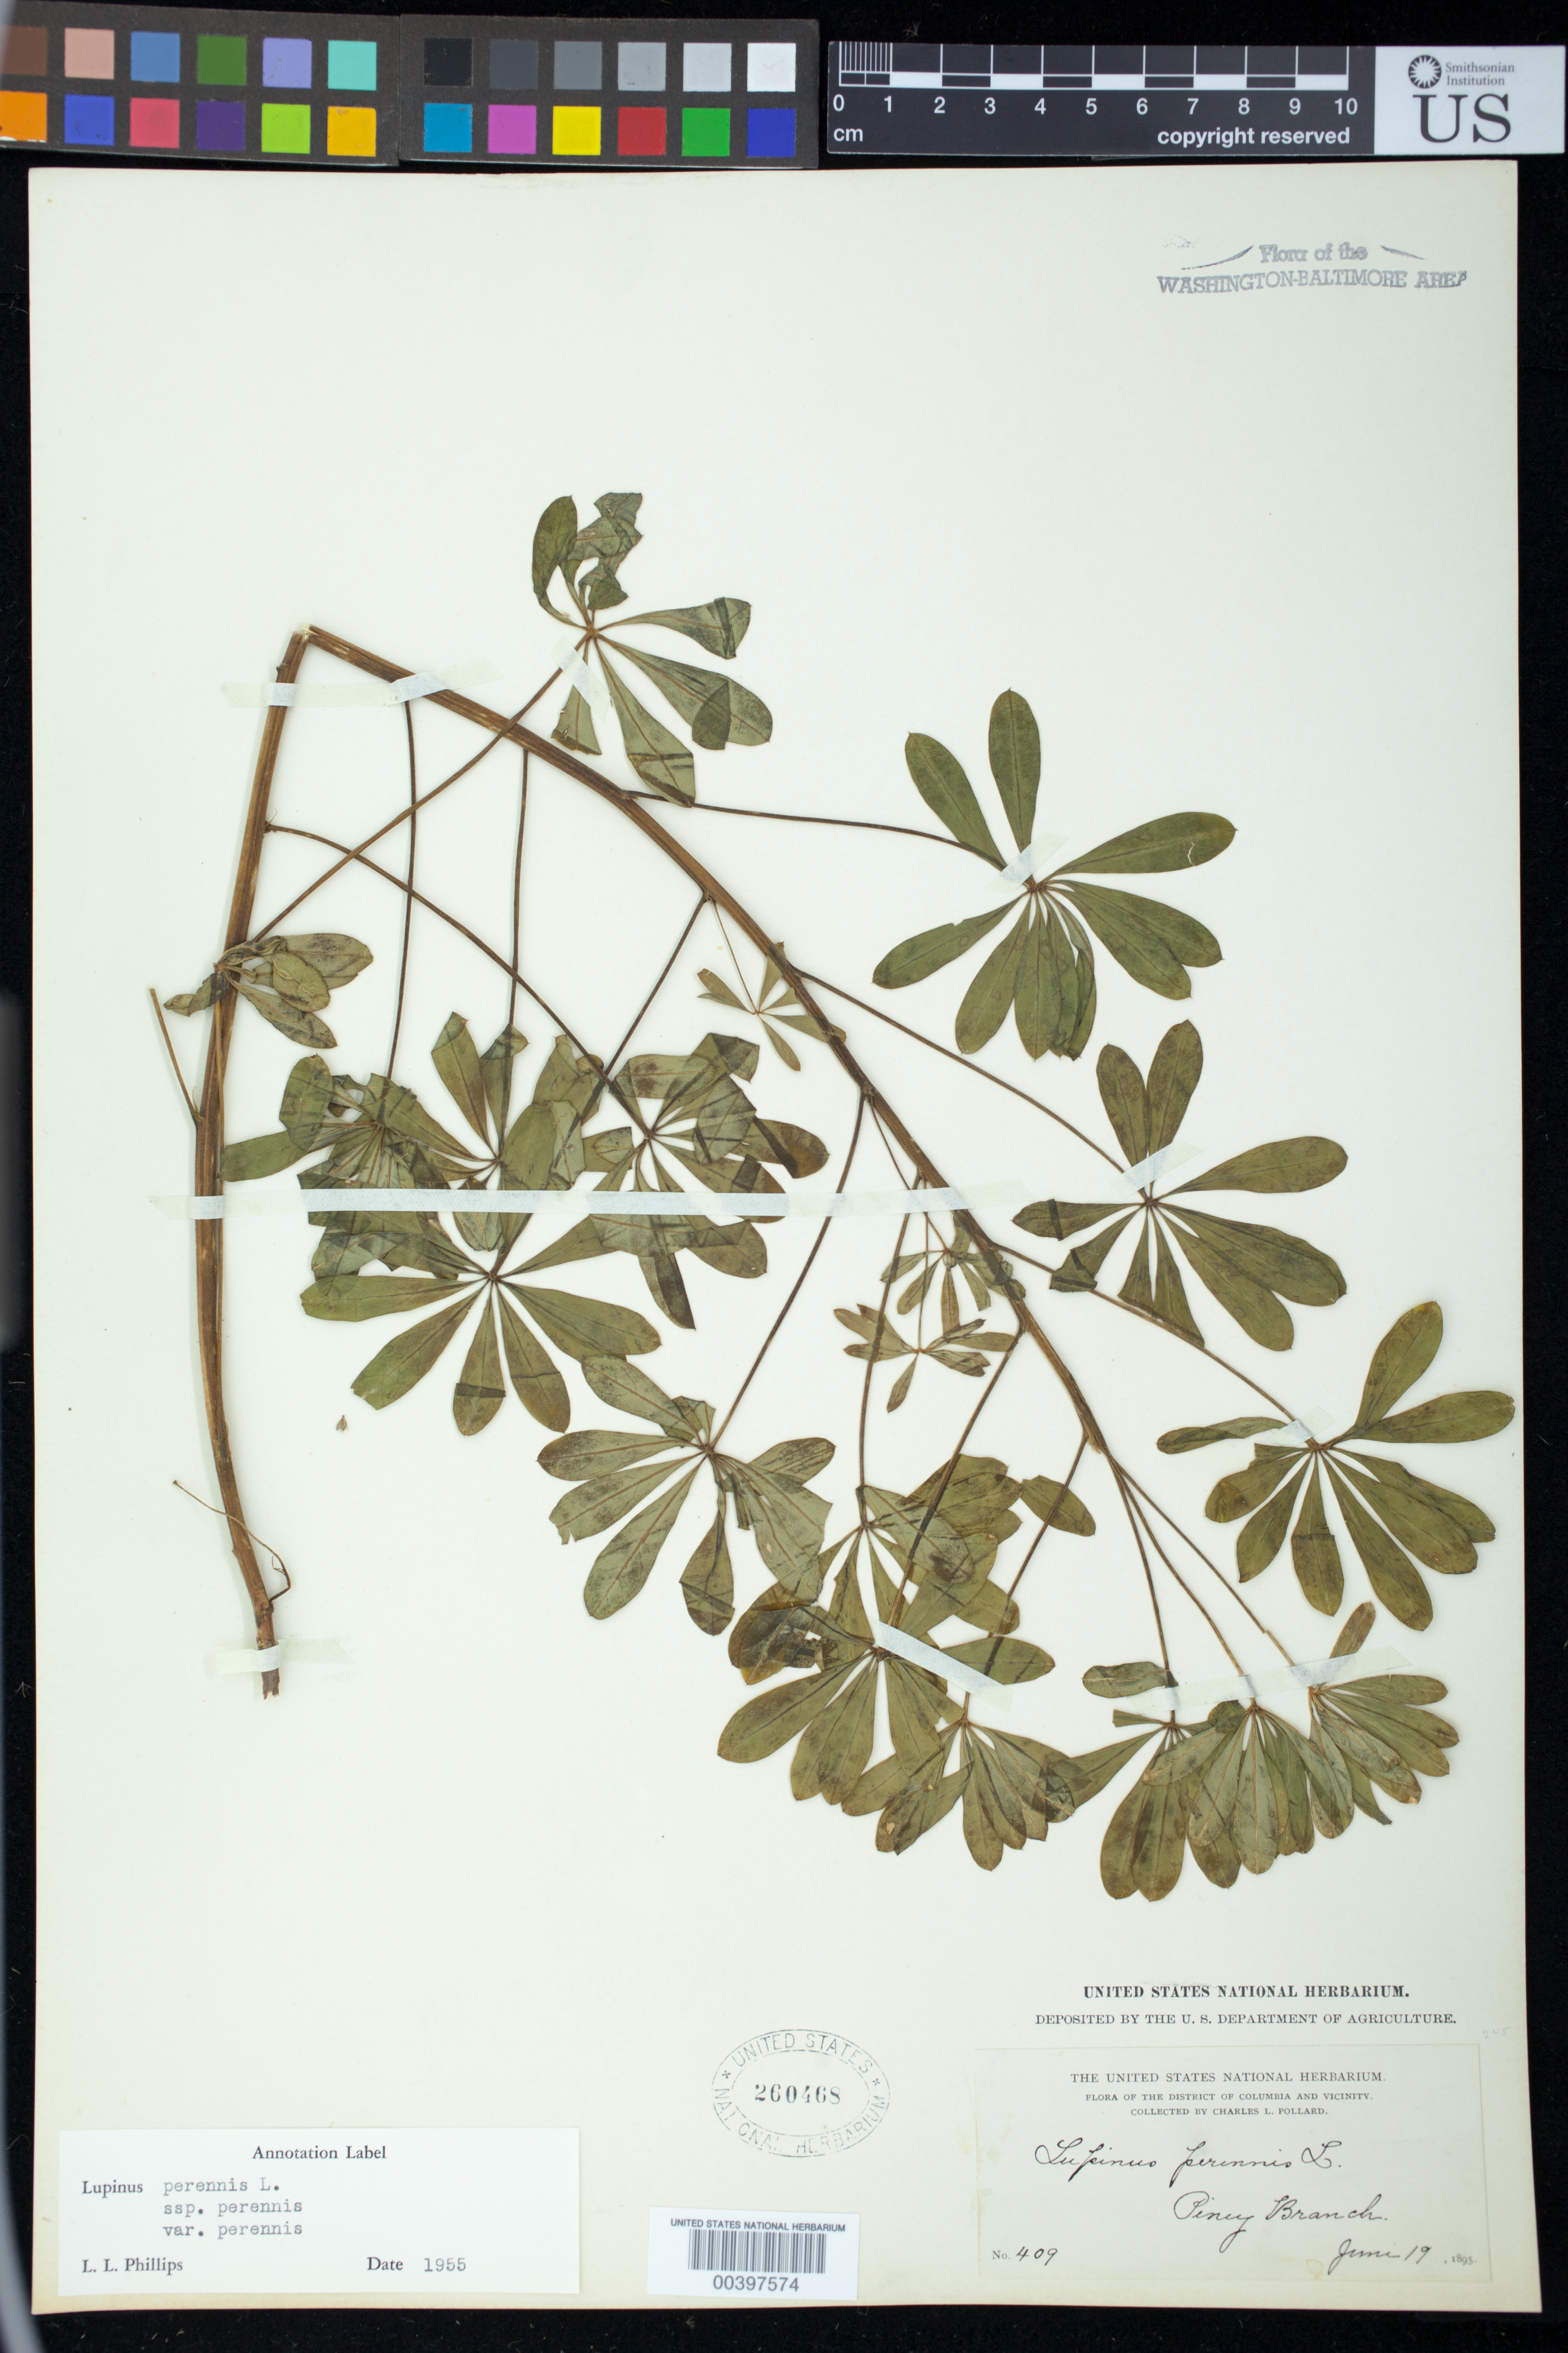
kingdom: Plantae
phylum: Tracheophyta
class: Magnoliopsida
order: Fabales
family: Fabaceae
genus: Lupinus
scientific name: Lupinus perennis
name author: L.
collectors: C. L. Pollard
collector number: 409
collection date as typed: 19 Jun 1895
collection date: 1895-06-19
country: United States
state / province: District of Columbia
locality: Piney Branch Rock Creek Park and vicinity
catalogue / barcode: US 260468